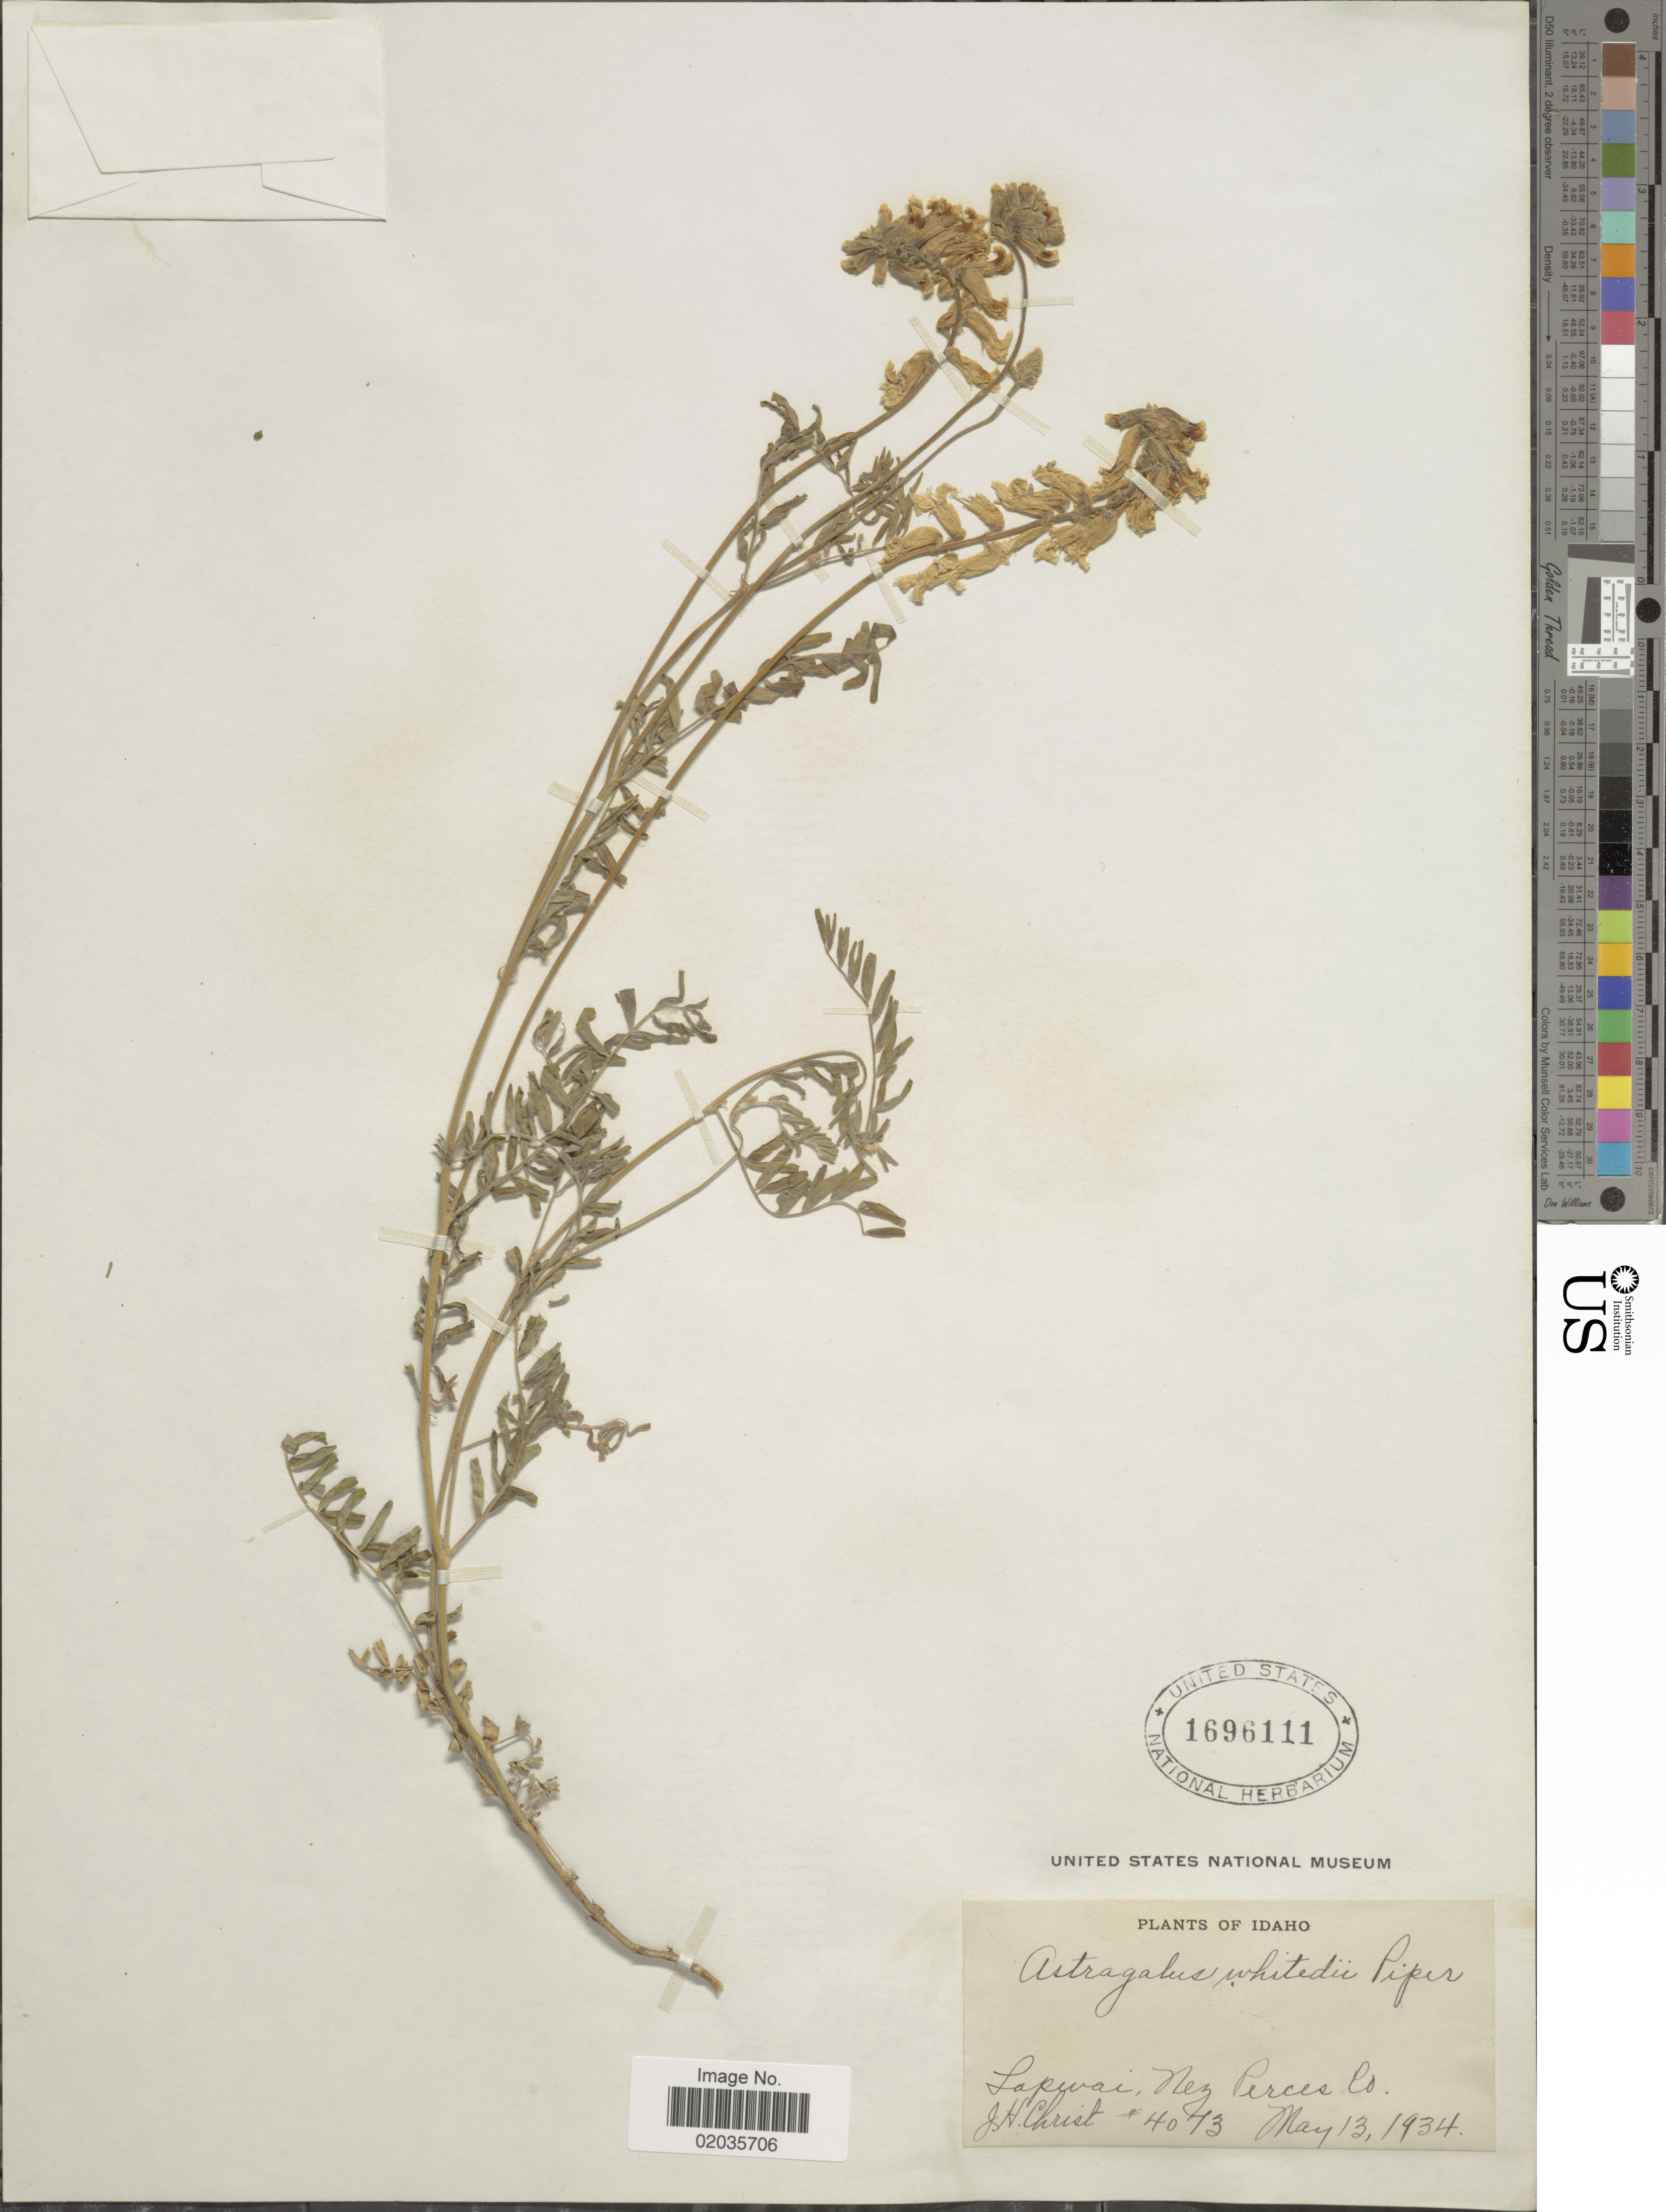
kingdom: Plantae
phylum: Tracheophyta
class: Magnoliopsida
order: Fabales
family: Fabaceae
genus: Astragalus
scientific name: Astragalus whitedii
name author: Piper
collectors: J. H. Christ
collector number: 4073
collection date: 1934-05-13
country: United States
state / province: Idaho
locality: Lapwai, Nez Perces Co.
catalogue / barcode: US 1696111